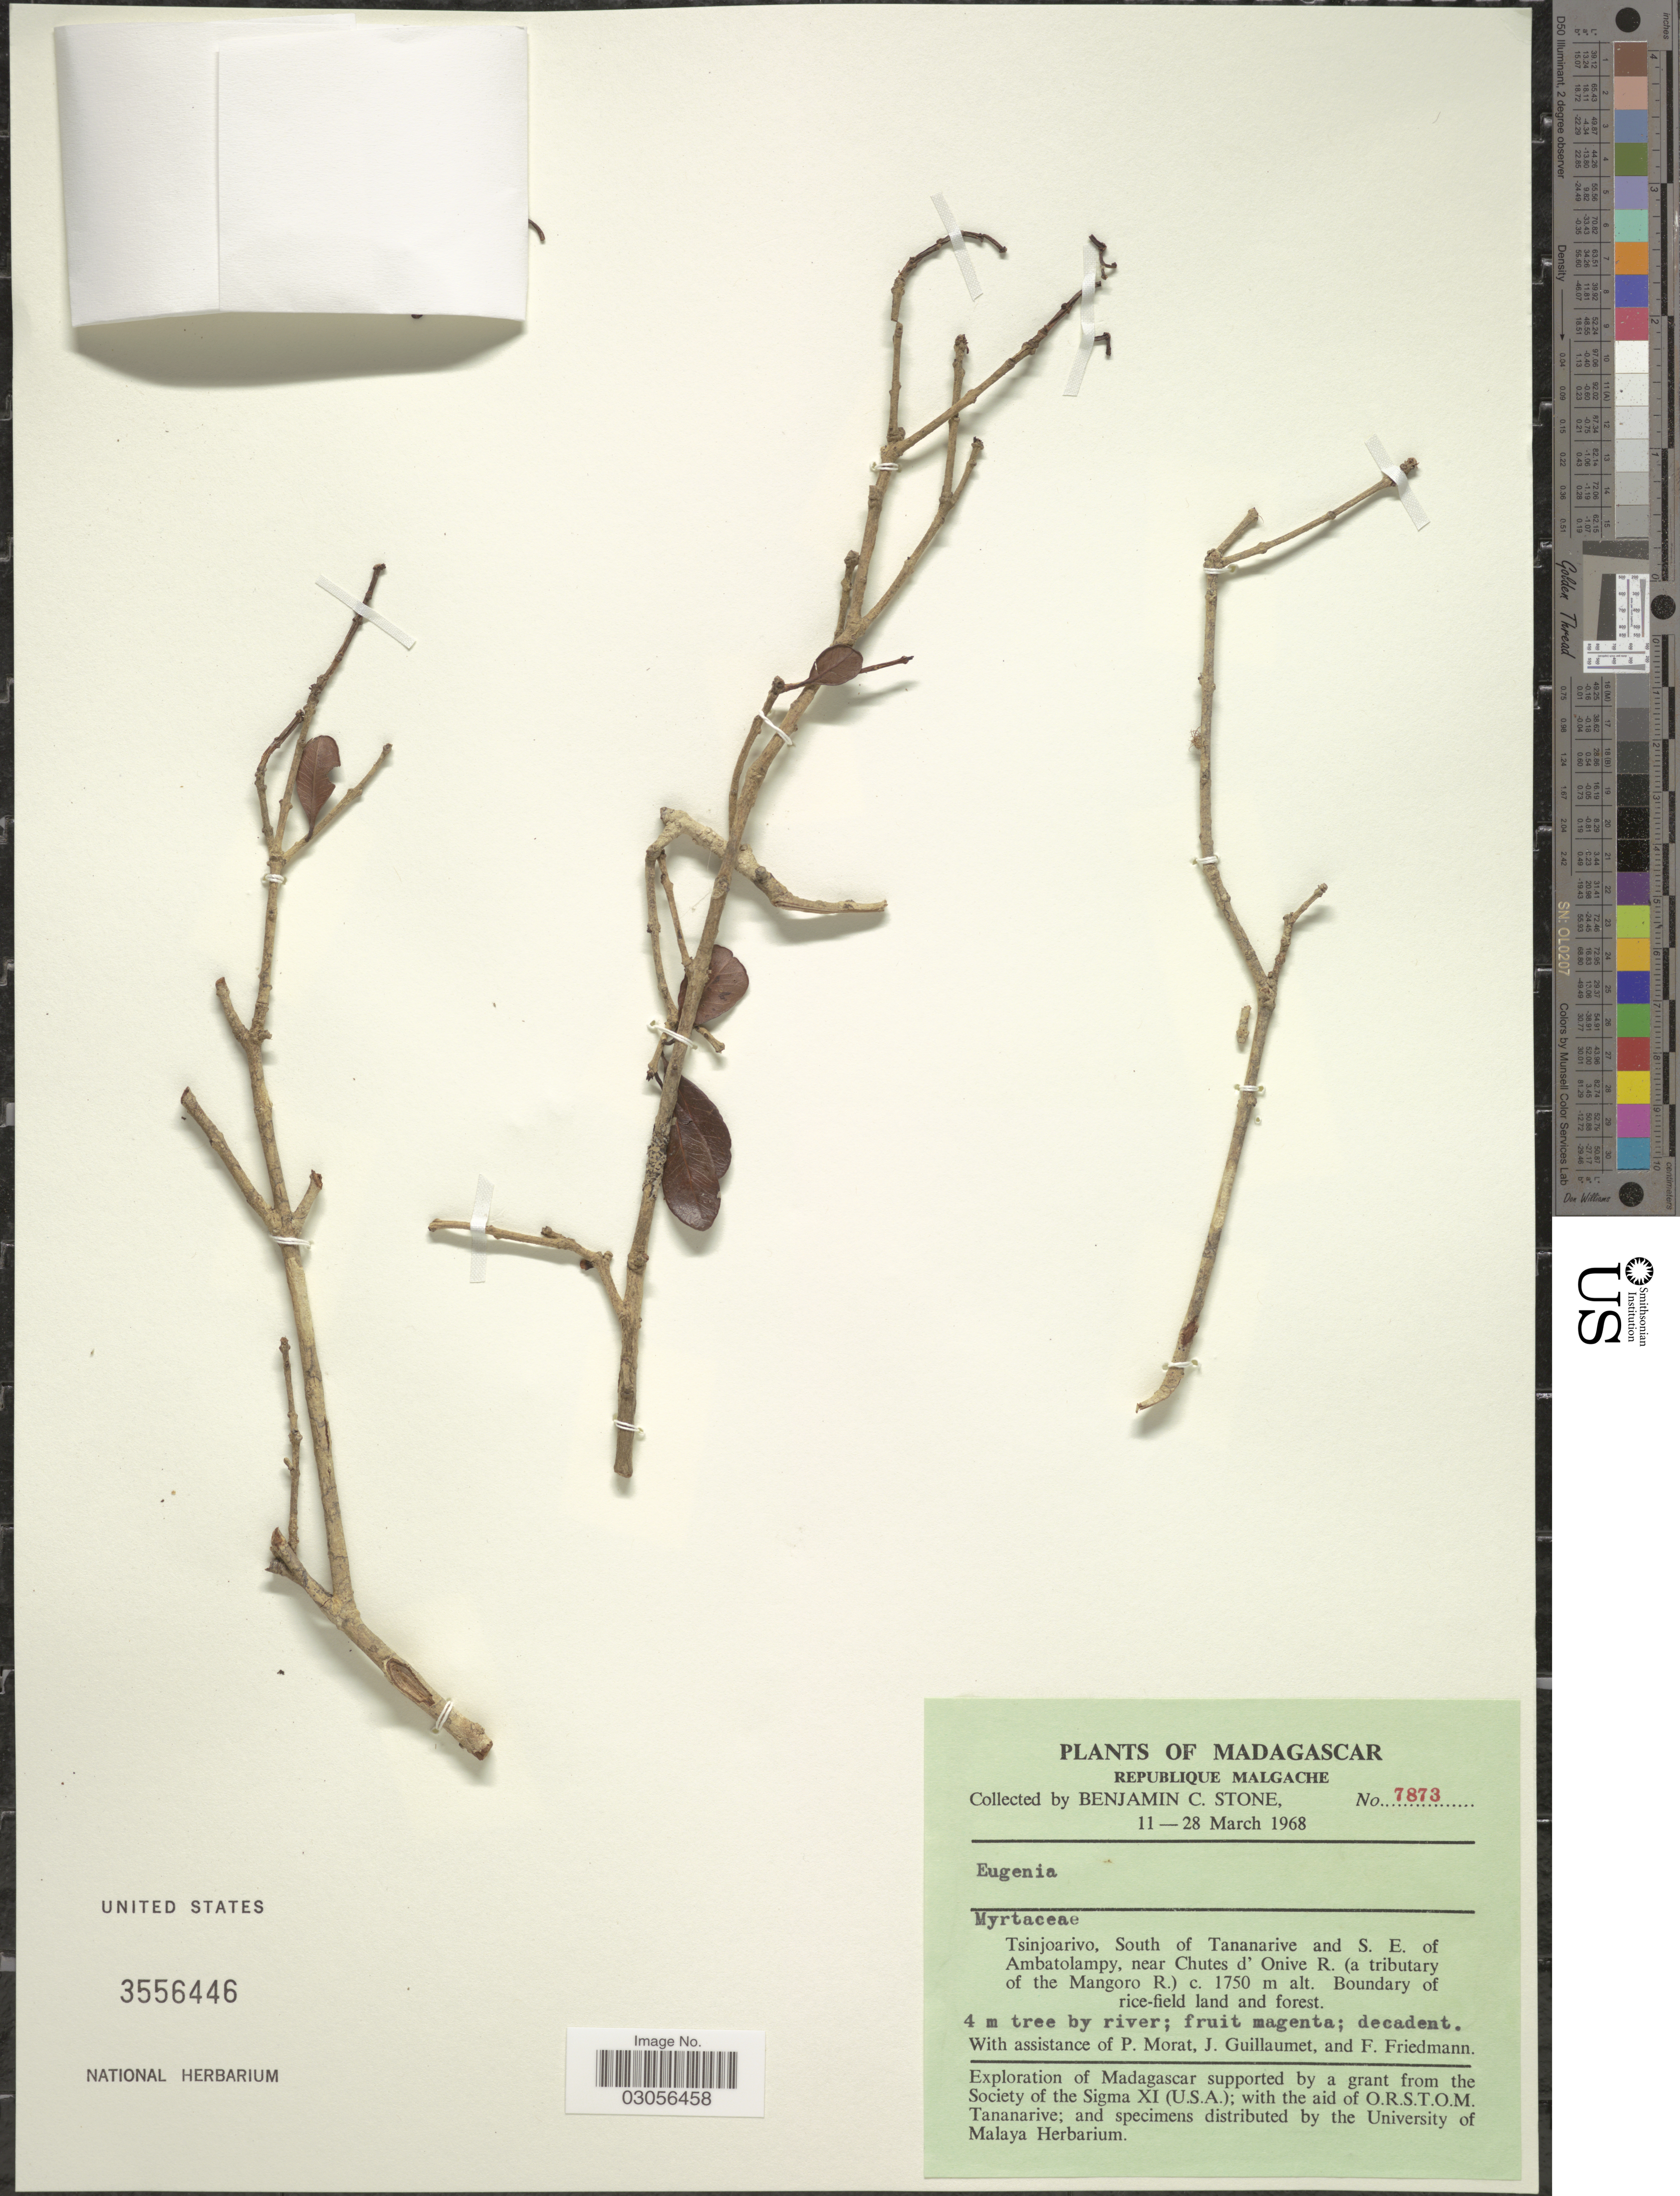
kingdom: Plantae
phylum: Tracheophyta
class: Magnoliopsida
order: Myrtales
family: Myrtaceae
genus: Eugenia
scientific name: Eugenia sp.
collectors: B. C. Stone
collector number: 7873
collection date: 1968-03-11/1968-03-28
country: Madagascar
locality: Republique Malgache, Tsinjoarivo, South of Tananarive and S.E. of Ambatolampy, near Chutes d'Onive R. (a tributary of the Mangoro R.).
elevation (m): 1750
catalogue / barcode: US 3556446